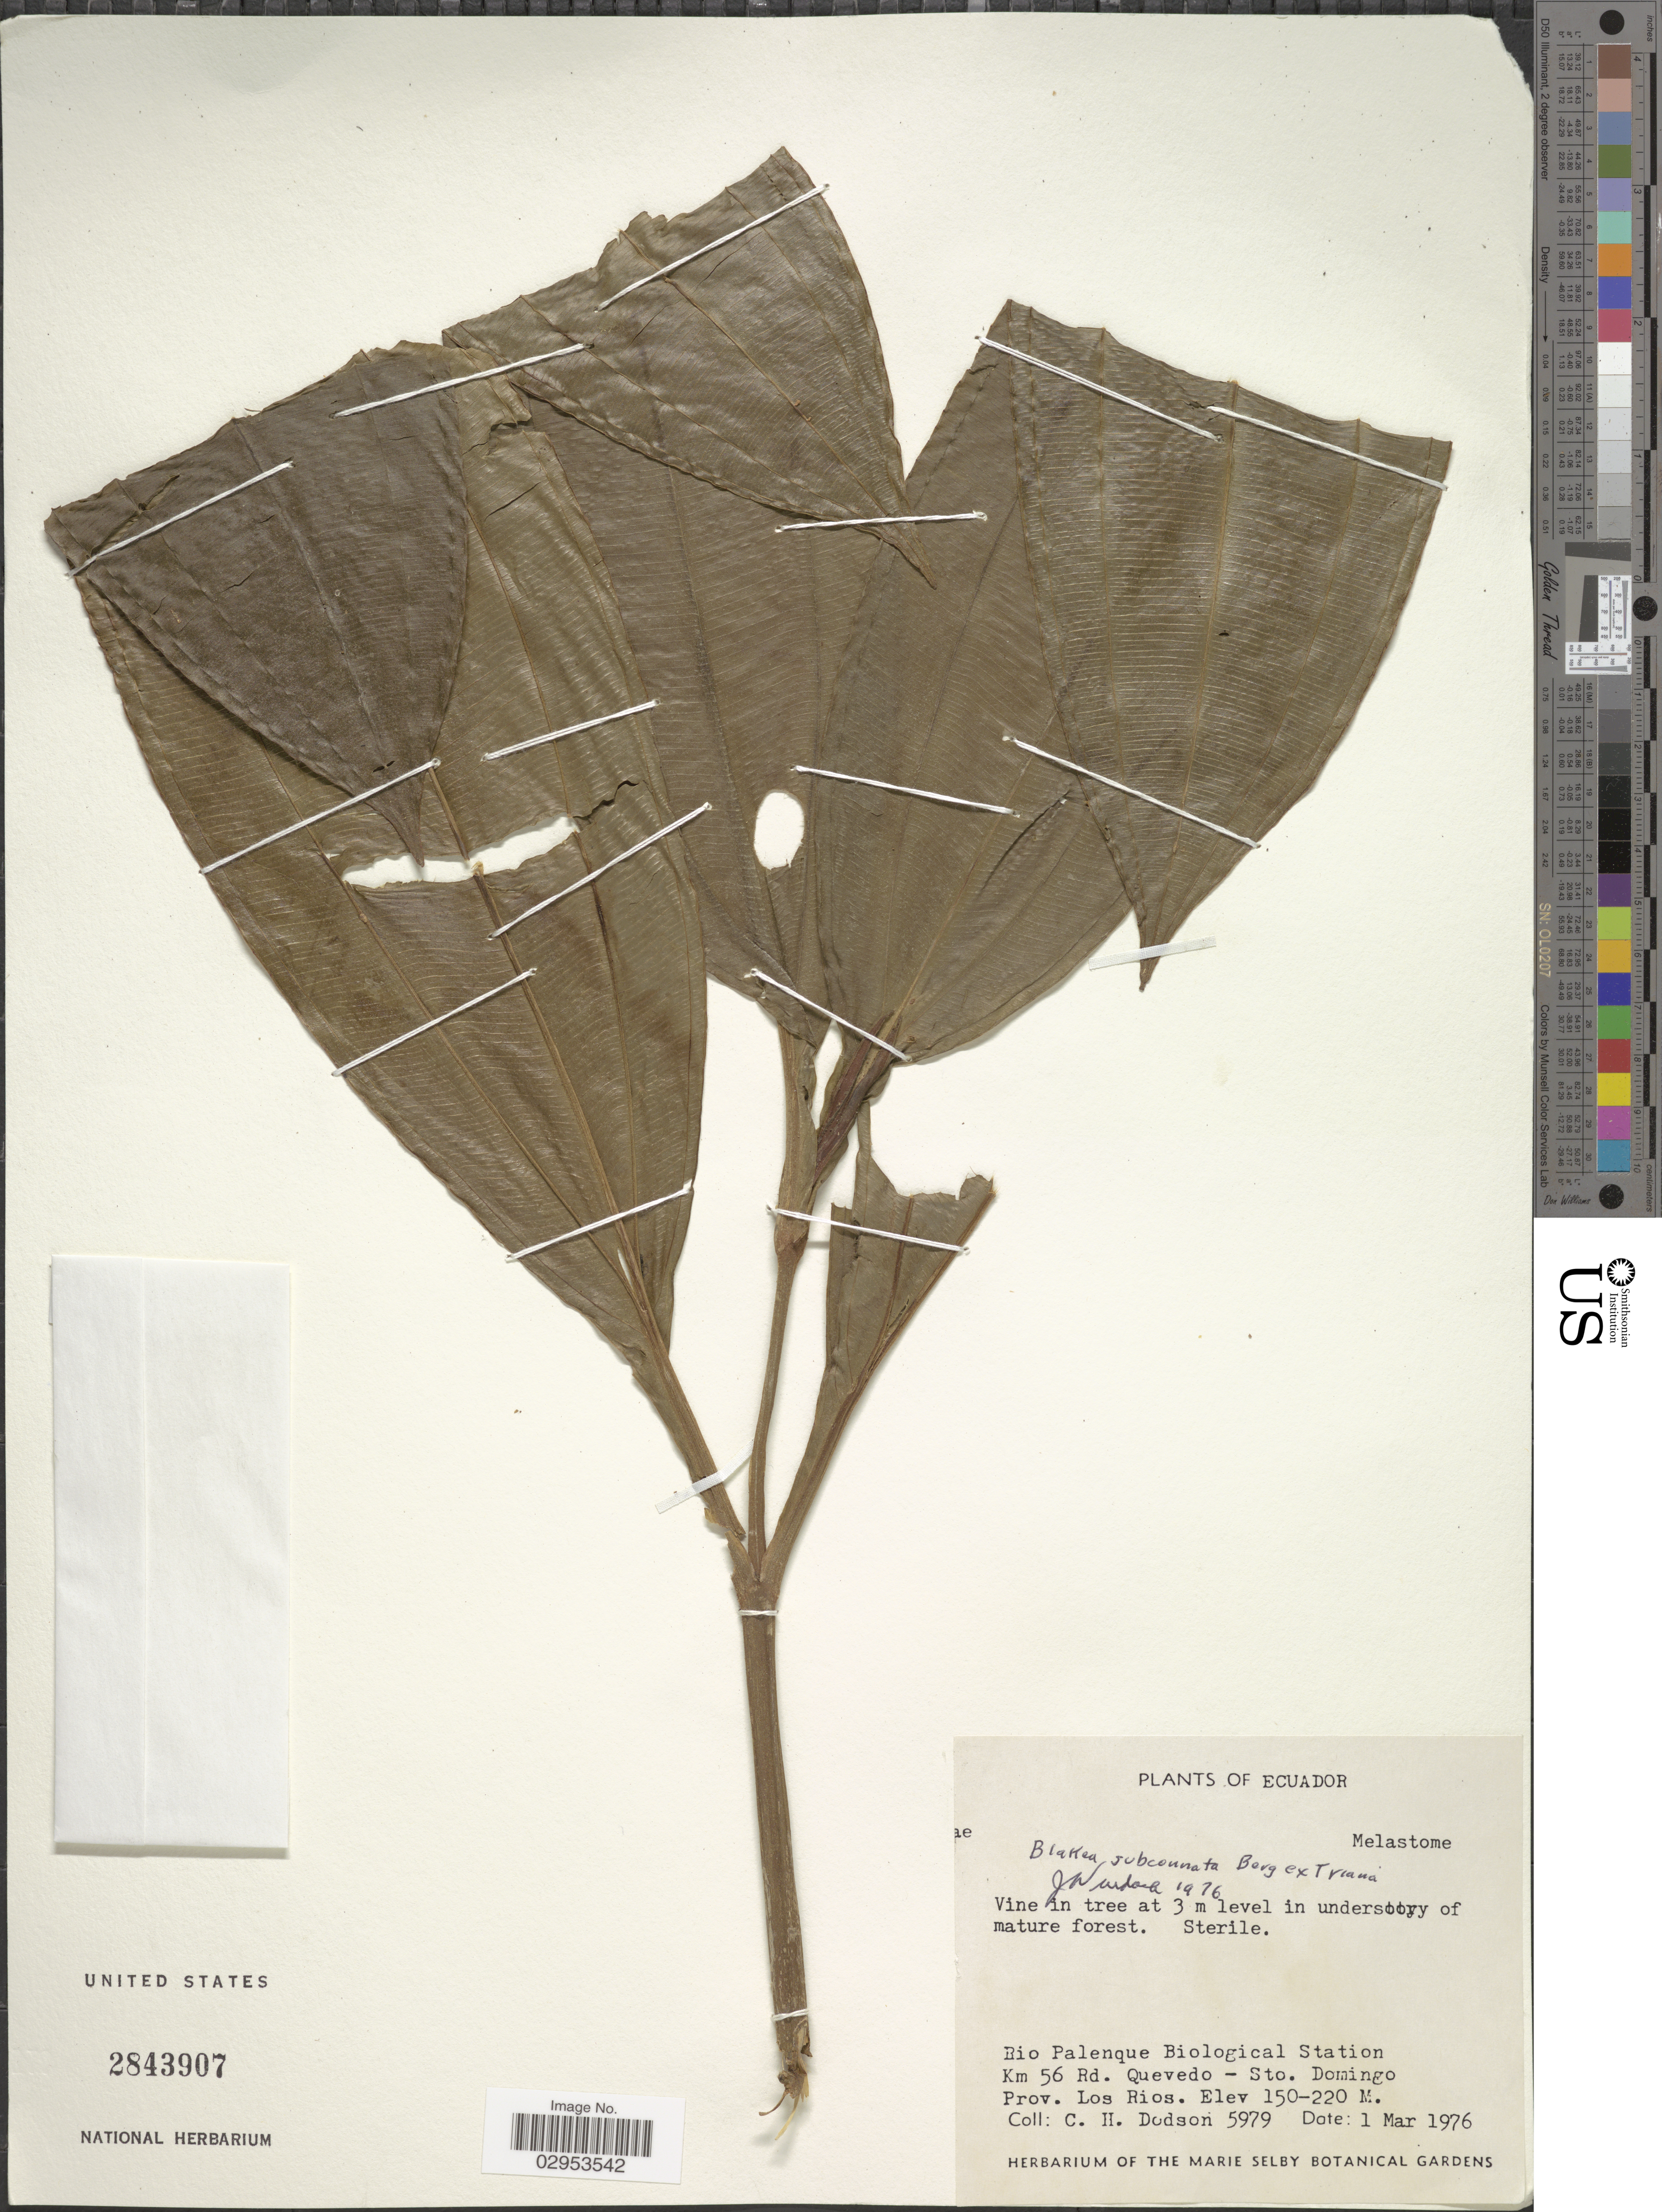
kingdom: Plantae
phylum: Tracheophyta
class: Magnoliopsida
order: Myrtales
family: Melastomataceae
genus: Blakea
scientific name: Blakea subconnata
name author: O. Berg ex Triana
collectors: C. H. Dodson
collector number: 5979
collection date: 1976-03-01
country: Ecuador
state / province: Los Ríos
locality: Rio Palenque Biological Station Km 56 Rd. Quevedo - Sto. Domingo.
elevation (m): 150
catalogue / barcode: US 2843907